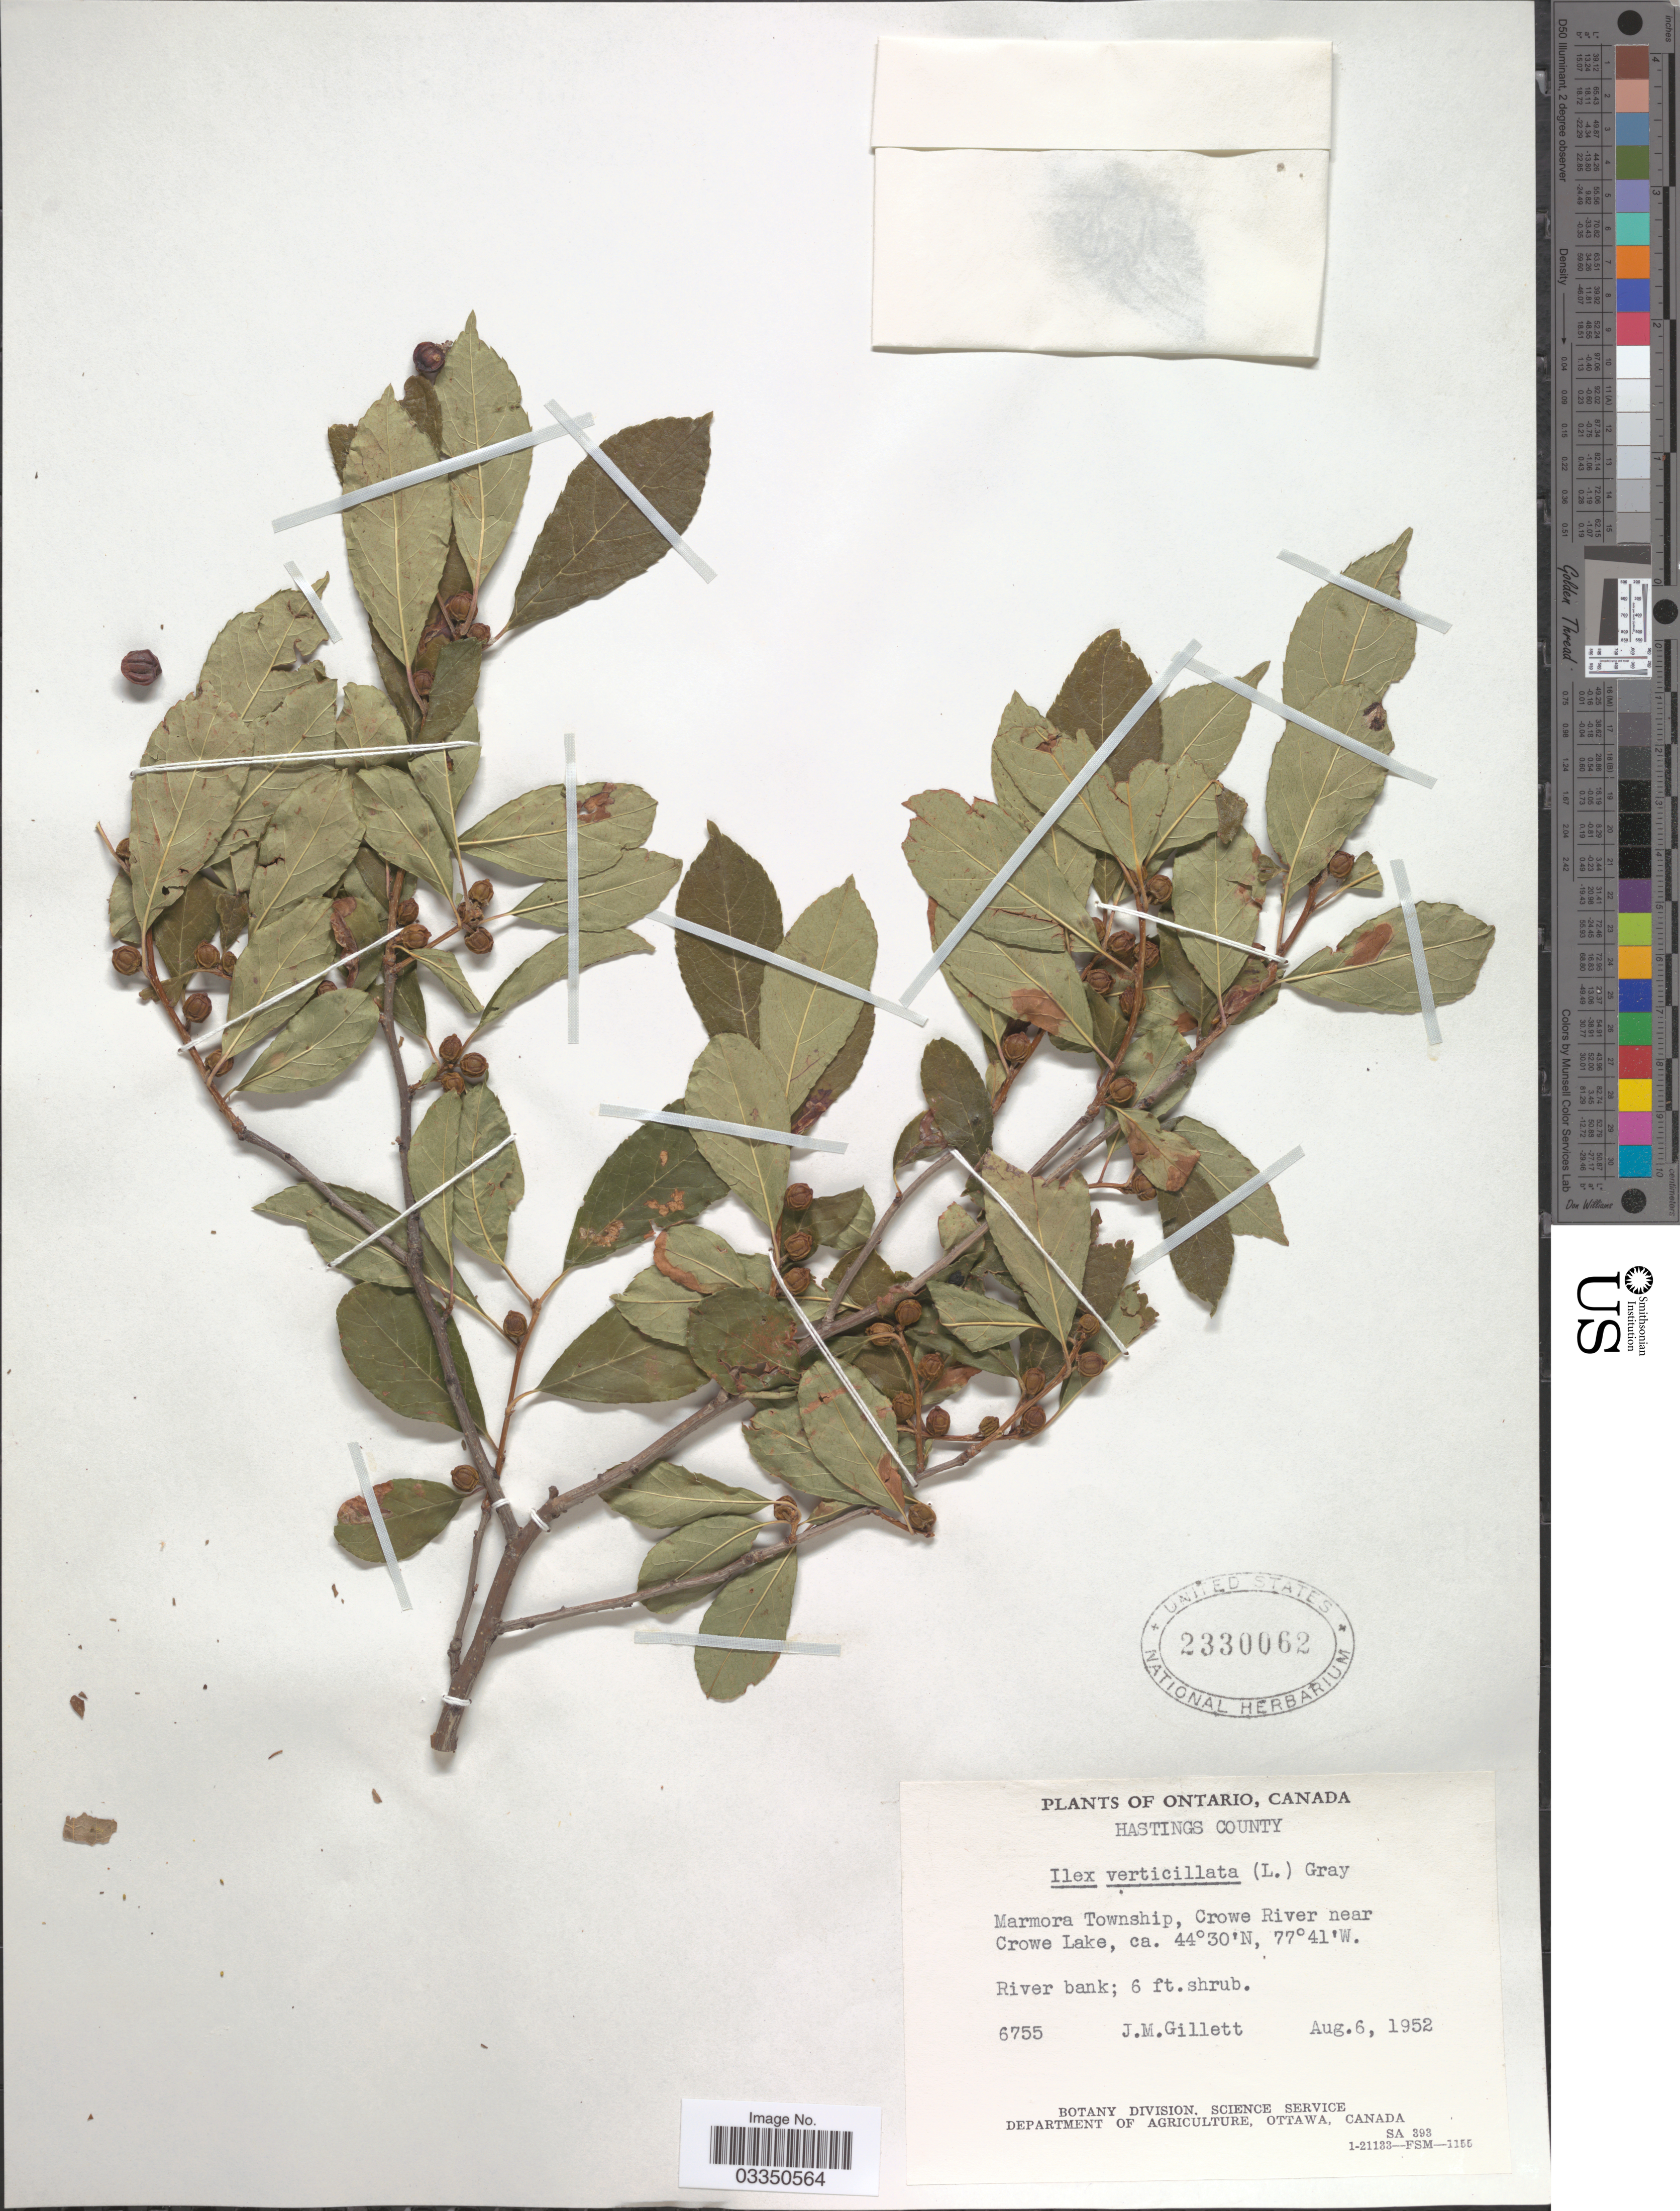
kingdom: Plantae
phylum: Tracheophyta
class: Magnoliopsida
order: Aquifoliales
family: Aquifoliaceae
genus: Ilex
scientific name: Ilex verticillata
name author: (L.) A. Gray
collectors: J. M. Gillett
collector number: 6755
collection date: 1952-08-06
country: Canada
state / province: Ontario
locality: Hastings County. Marmora Township, Crowe River near Crowe Lake.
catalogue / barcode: US 2330062